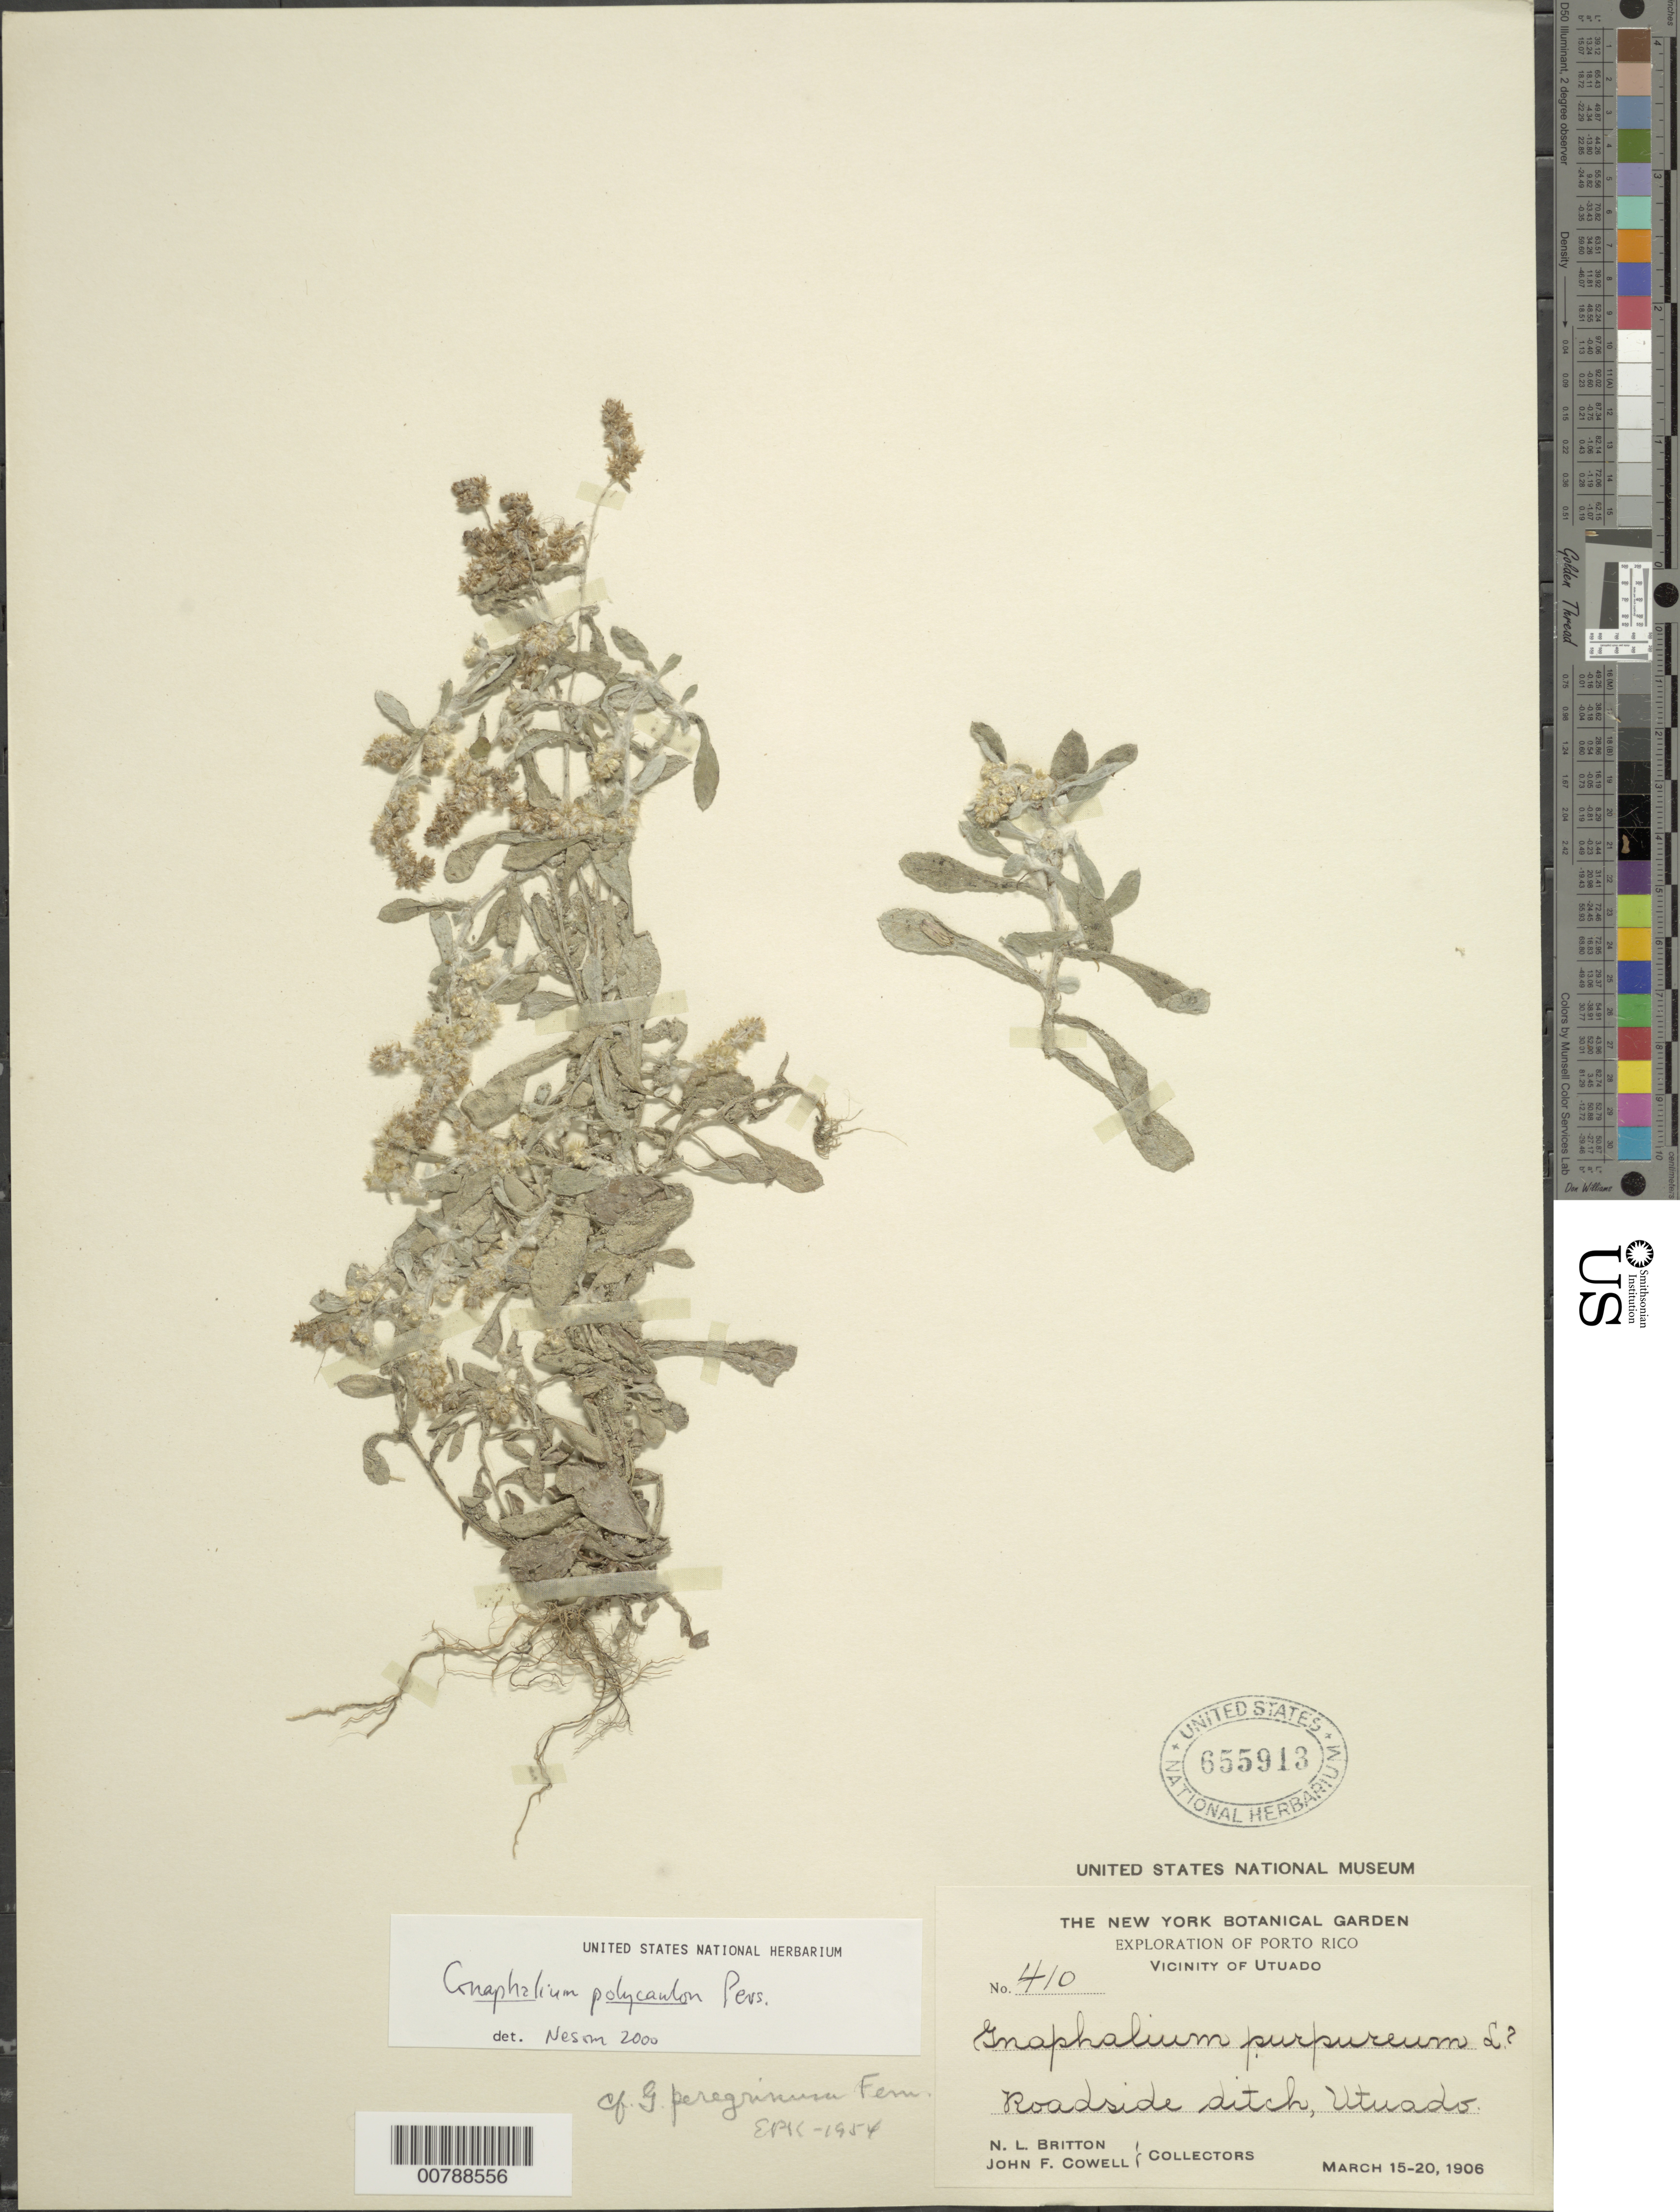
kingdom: Plantae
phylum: Tracheophyta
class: Magnoliopsida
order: Asterales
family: Asteraceae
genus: Gnaphalium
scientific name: Gnaphalium polycaulon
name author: Pers.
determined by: Nesom, Guy L.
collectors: N. Britton & J. F. Cowell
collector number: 410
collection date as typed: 15 Mar 1906 to 20 Mar 1906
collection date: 1906-03-15/1906-03-20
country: Puerto Rico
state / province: Utuado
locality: Vicinity of Utuado, roadside ditch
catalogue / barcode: US 655913